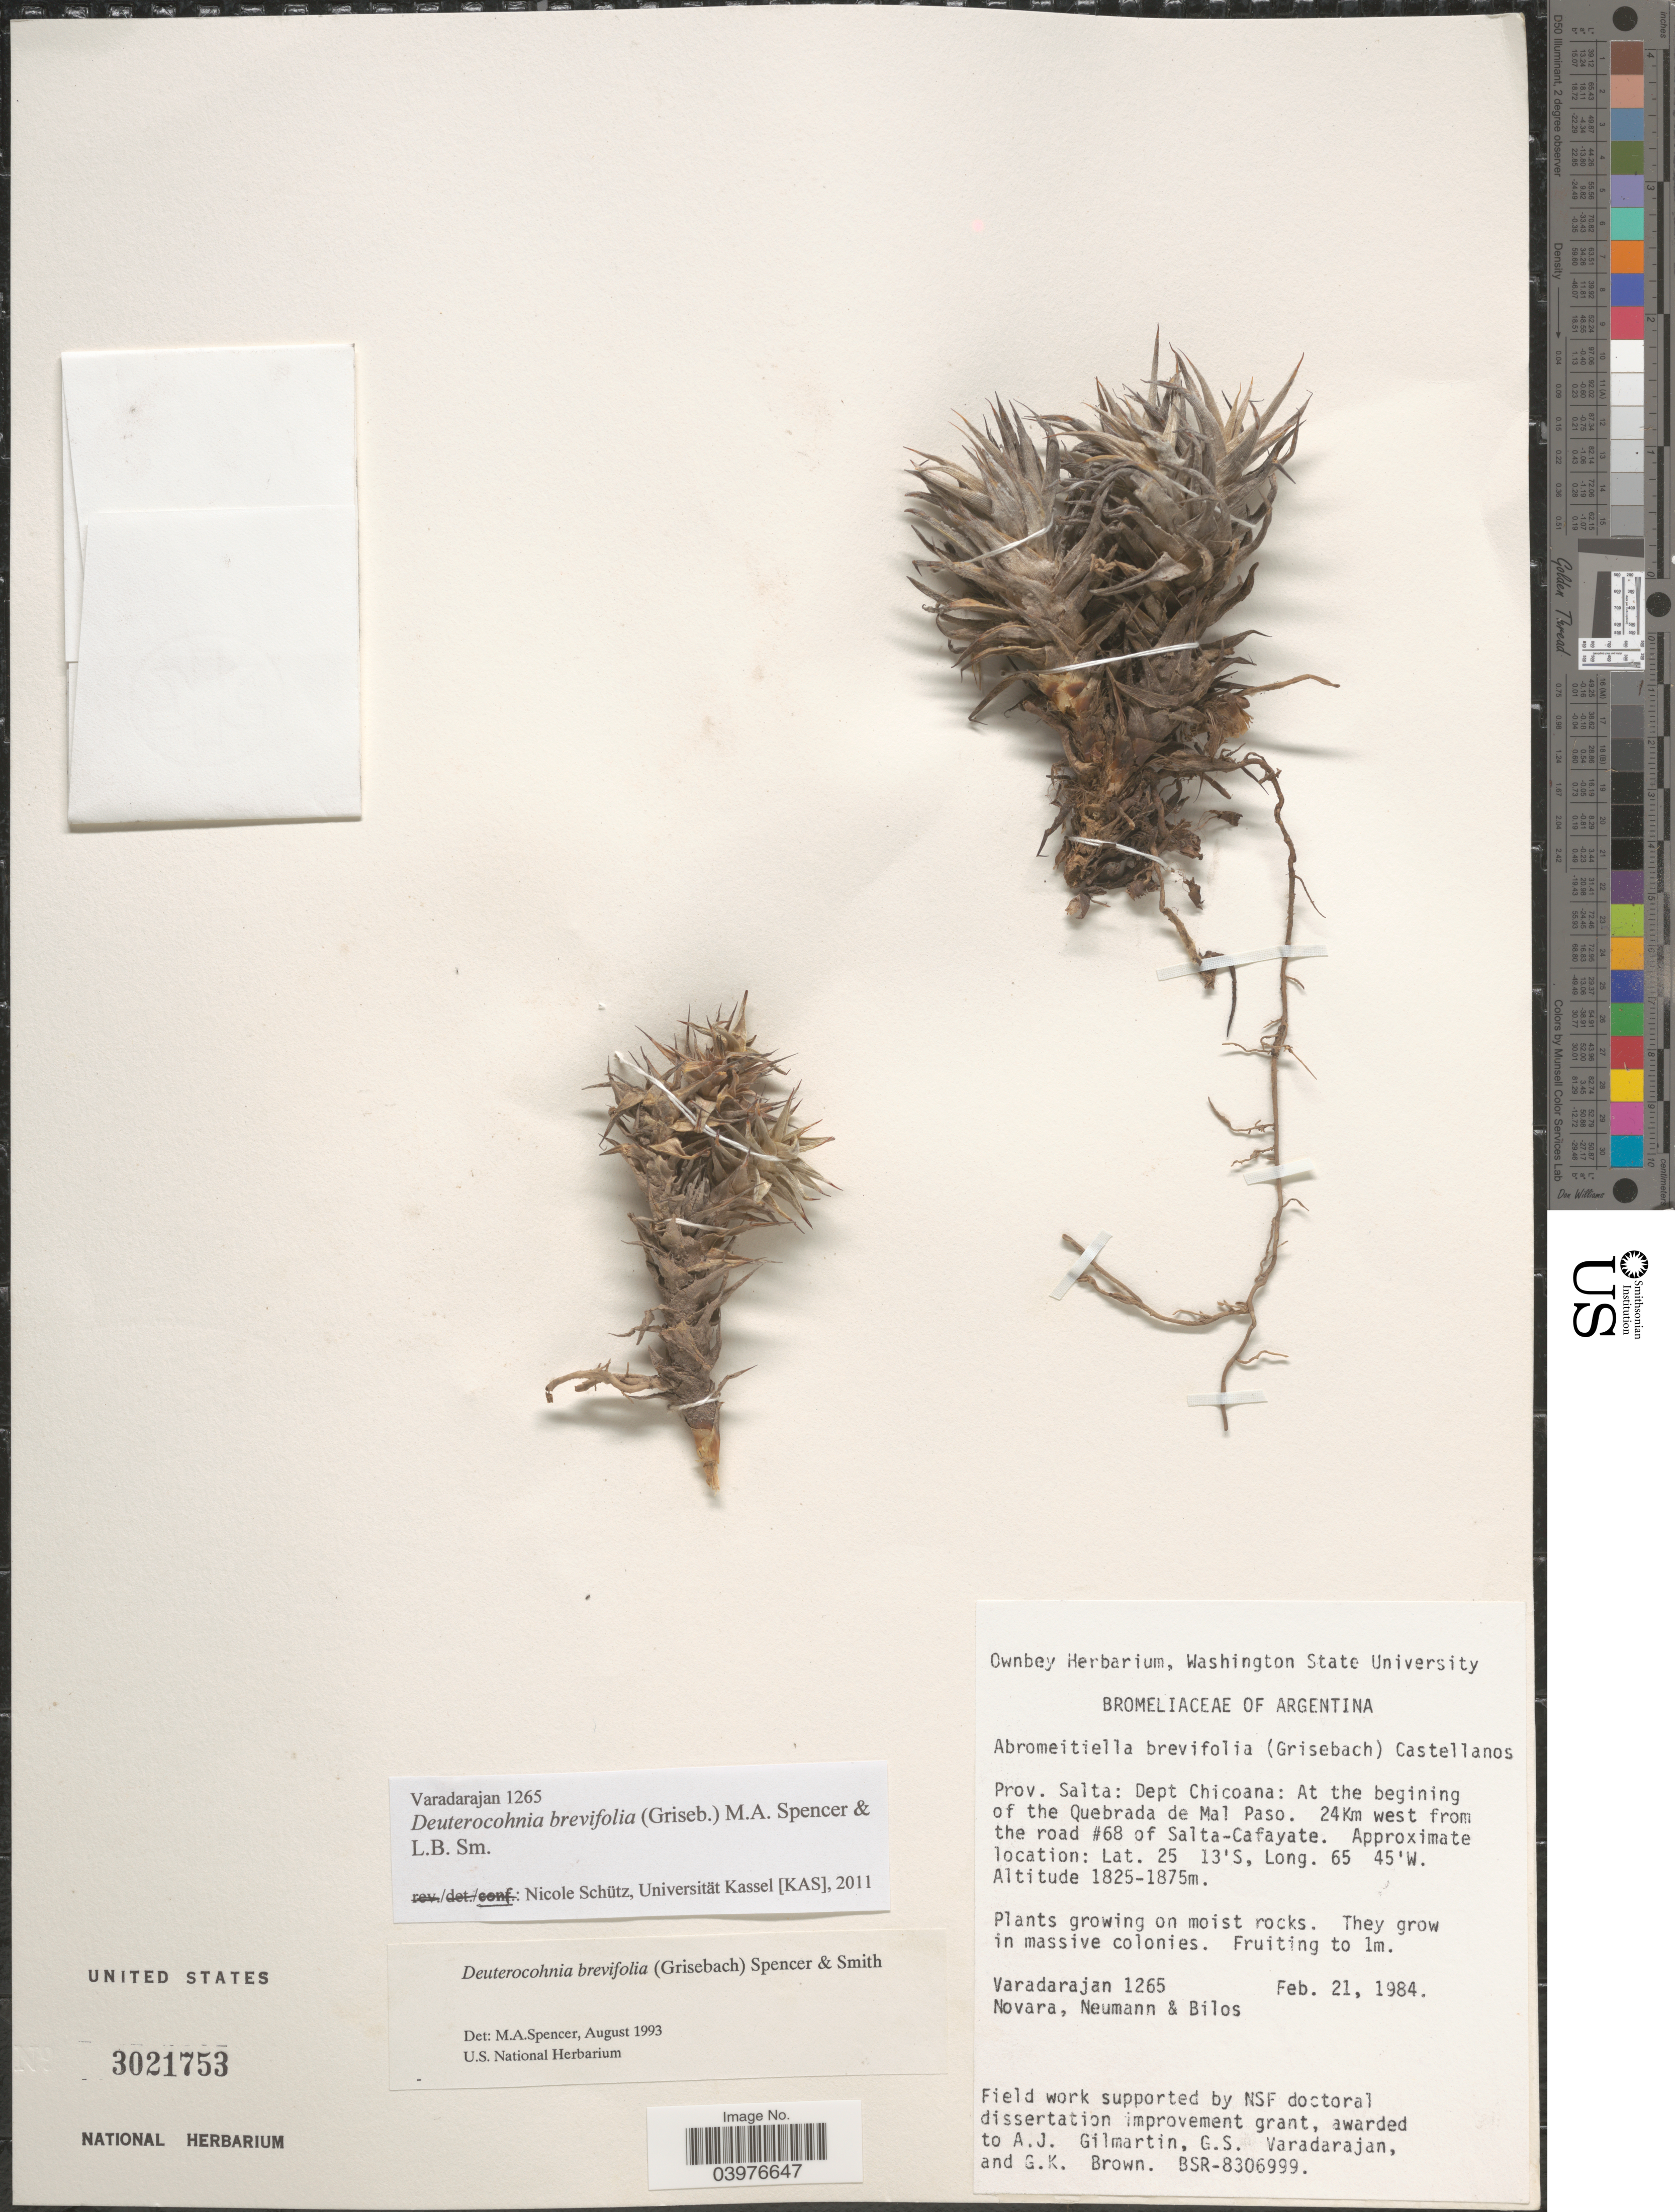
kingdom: Plantae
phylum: Tracheophyta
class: Liliopsida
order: Poales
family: Bromeliaceae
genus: Deuterocohnia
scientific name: Deuterocohnia brevifolia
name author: (Griseb.) M.A. Spencer & L.B. Sm.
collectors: G. S. Varadarajan, -. Novara, Neumann, -- & -. Bilos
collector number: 1265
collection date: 1984-02-21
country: Argentina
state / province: Salta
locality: Dept. Chicoana: At the beginning of the Quebrada de Mal Paso. 24 Km west from the road #68 of Salta-Cafayate.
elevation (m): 1825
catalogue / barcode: US 3021753